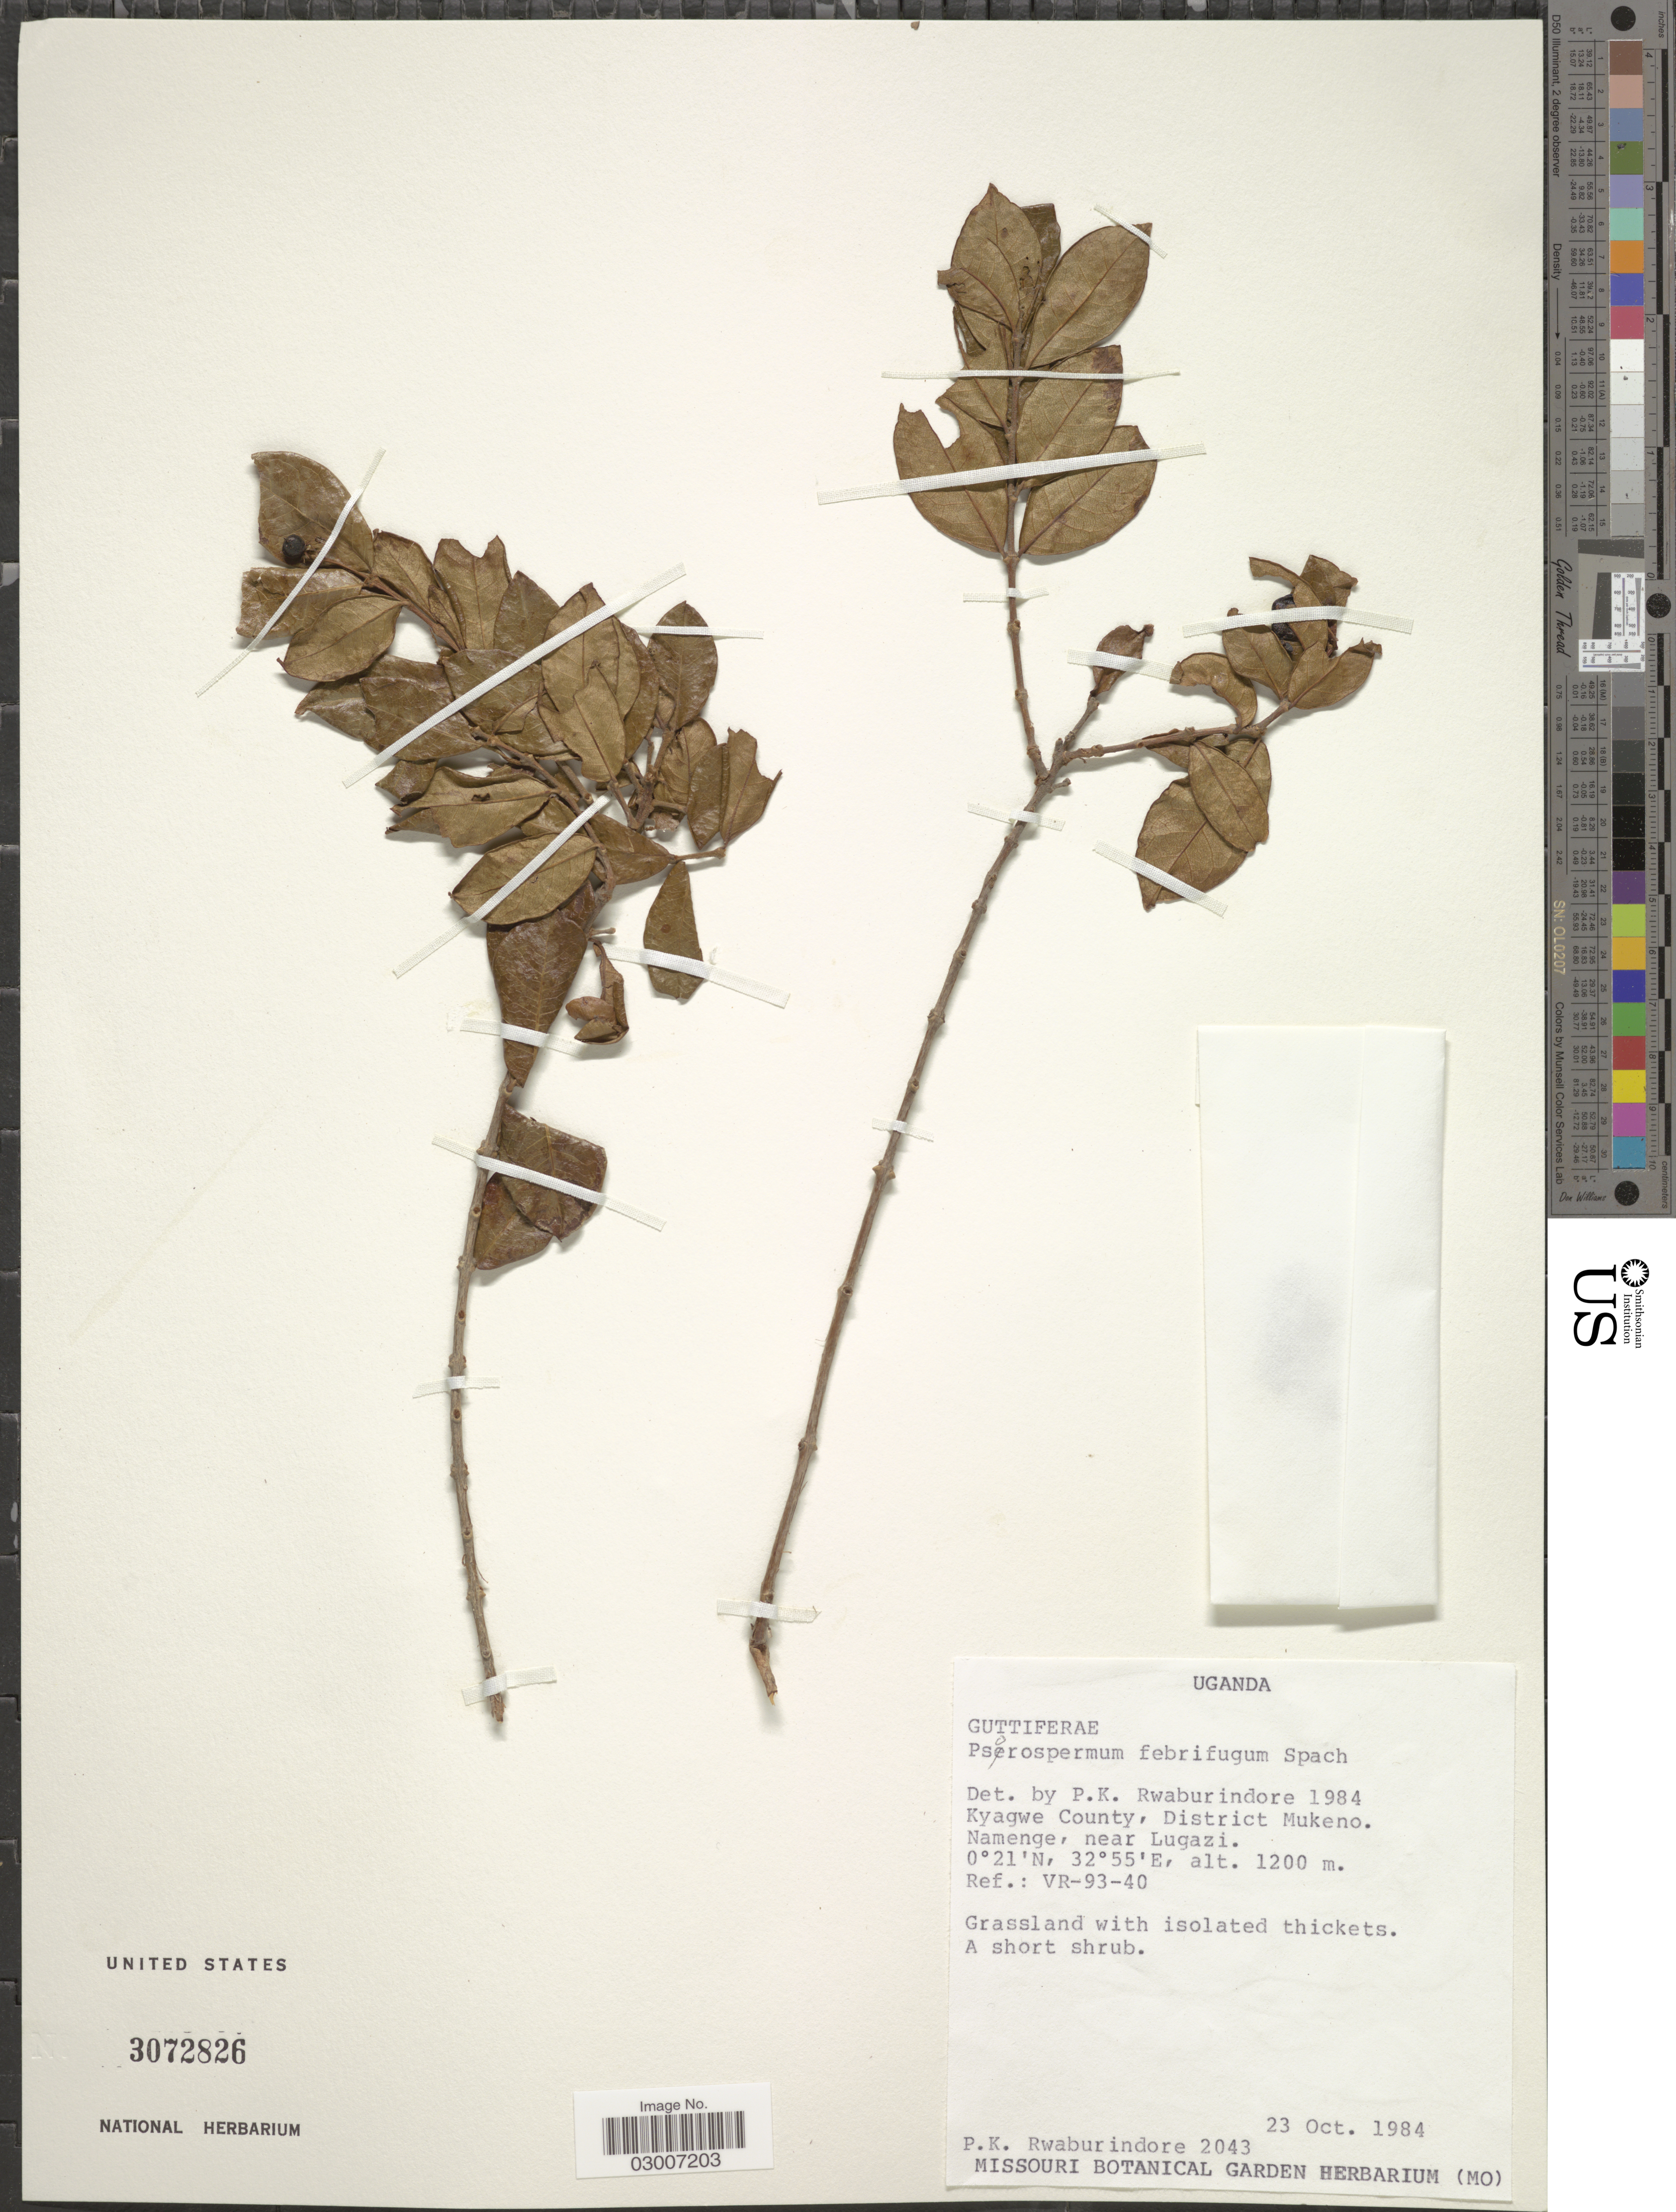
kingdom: Plantae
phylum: Tracheophyta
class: Magnoliopsida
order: Malpighiales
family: Hypericaceae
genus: Psorospermum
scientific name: Psorospermum febrifugum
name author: Spach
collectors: P. Rwaburindore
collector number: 2043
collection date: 1984-10-23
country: Uganda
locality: Kyagwe County, District Mukeno. Namenge, near Lugazi. Ref.: VR-93-40.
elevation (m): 1200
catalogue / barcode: US 3072826